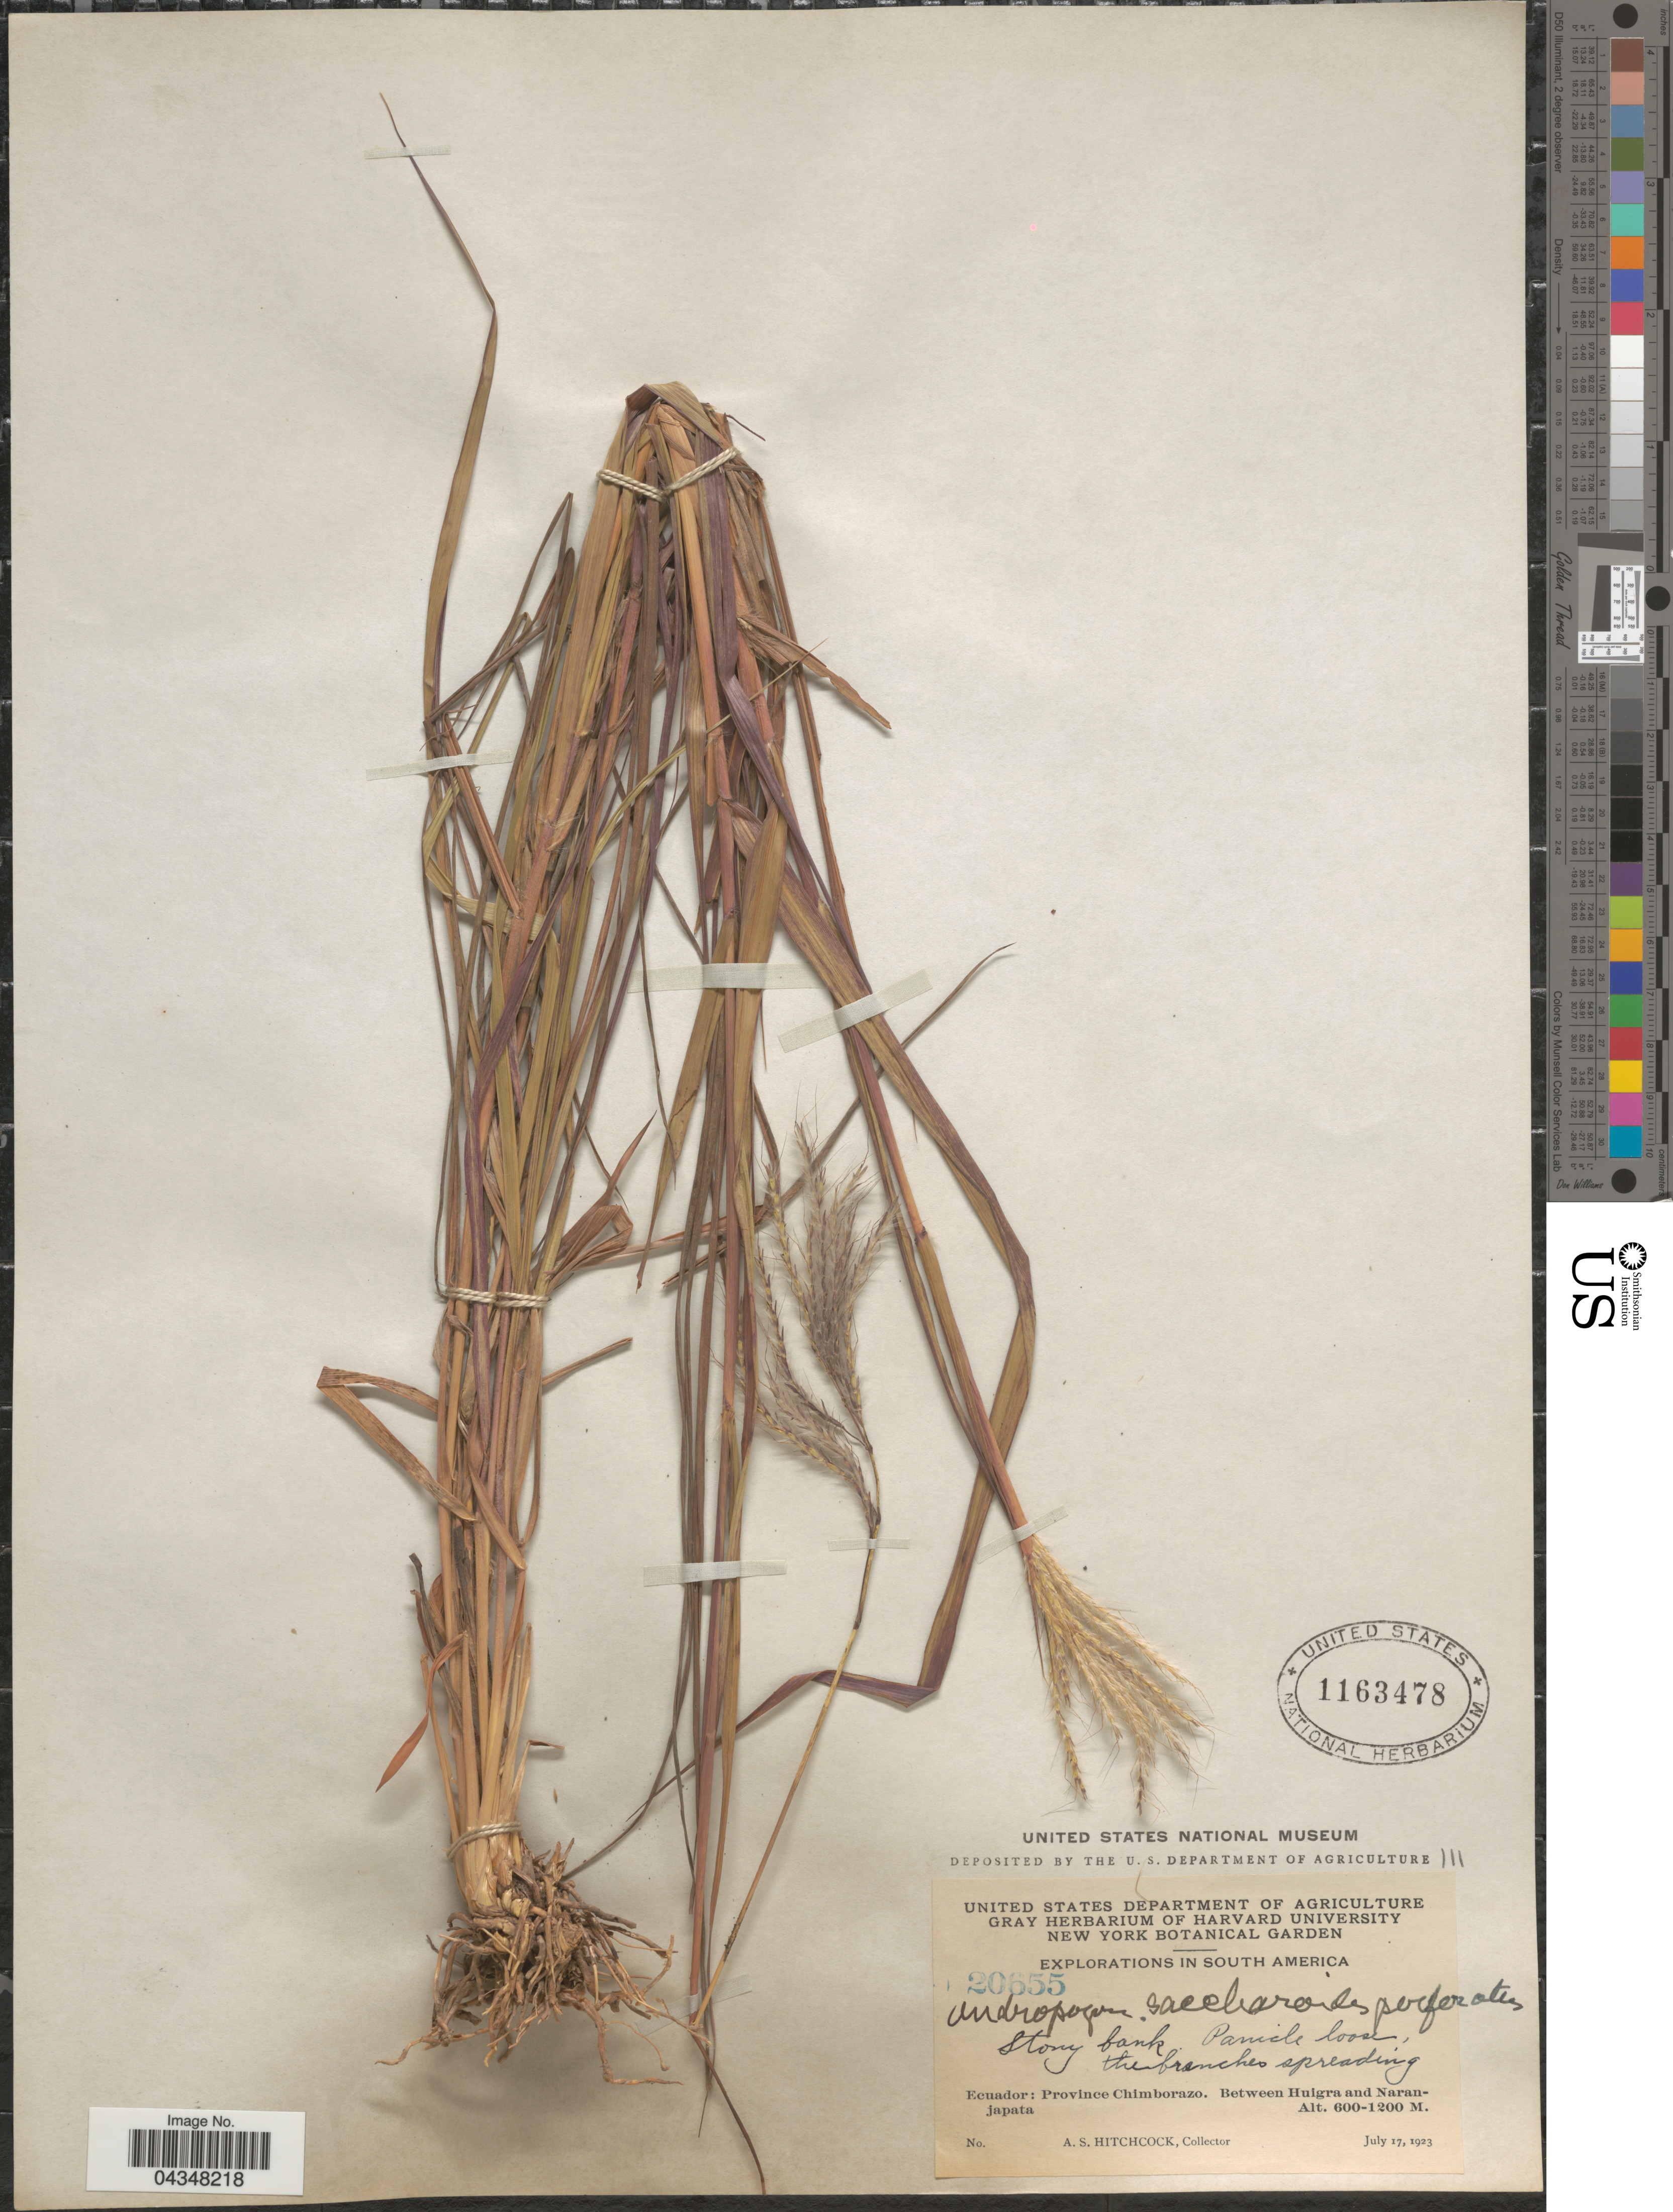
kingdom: Plantae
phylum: Tracheophyta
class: Liliopsida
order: Poales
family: Poaceae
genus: Bothriochloa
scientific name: Bothriochloa perforata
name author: (Trin. ex E. Fourn.) Herter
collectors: A. S. Hitchcock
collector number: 20655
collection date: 1923-07-17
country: Ecuador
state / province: Chimborazo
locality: Explorations in South America. Between Huigra and Naranjapata.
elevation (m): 600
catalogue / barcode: US 1163478